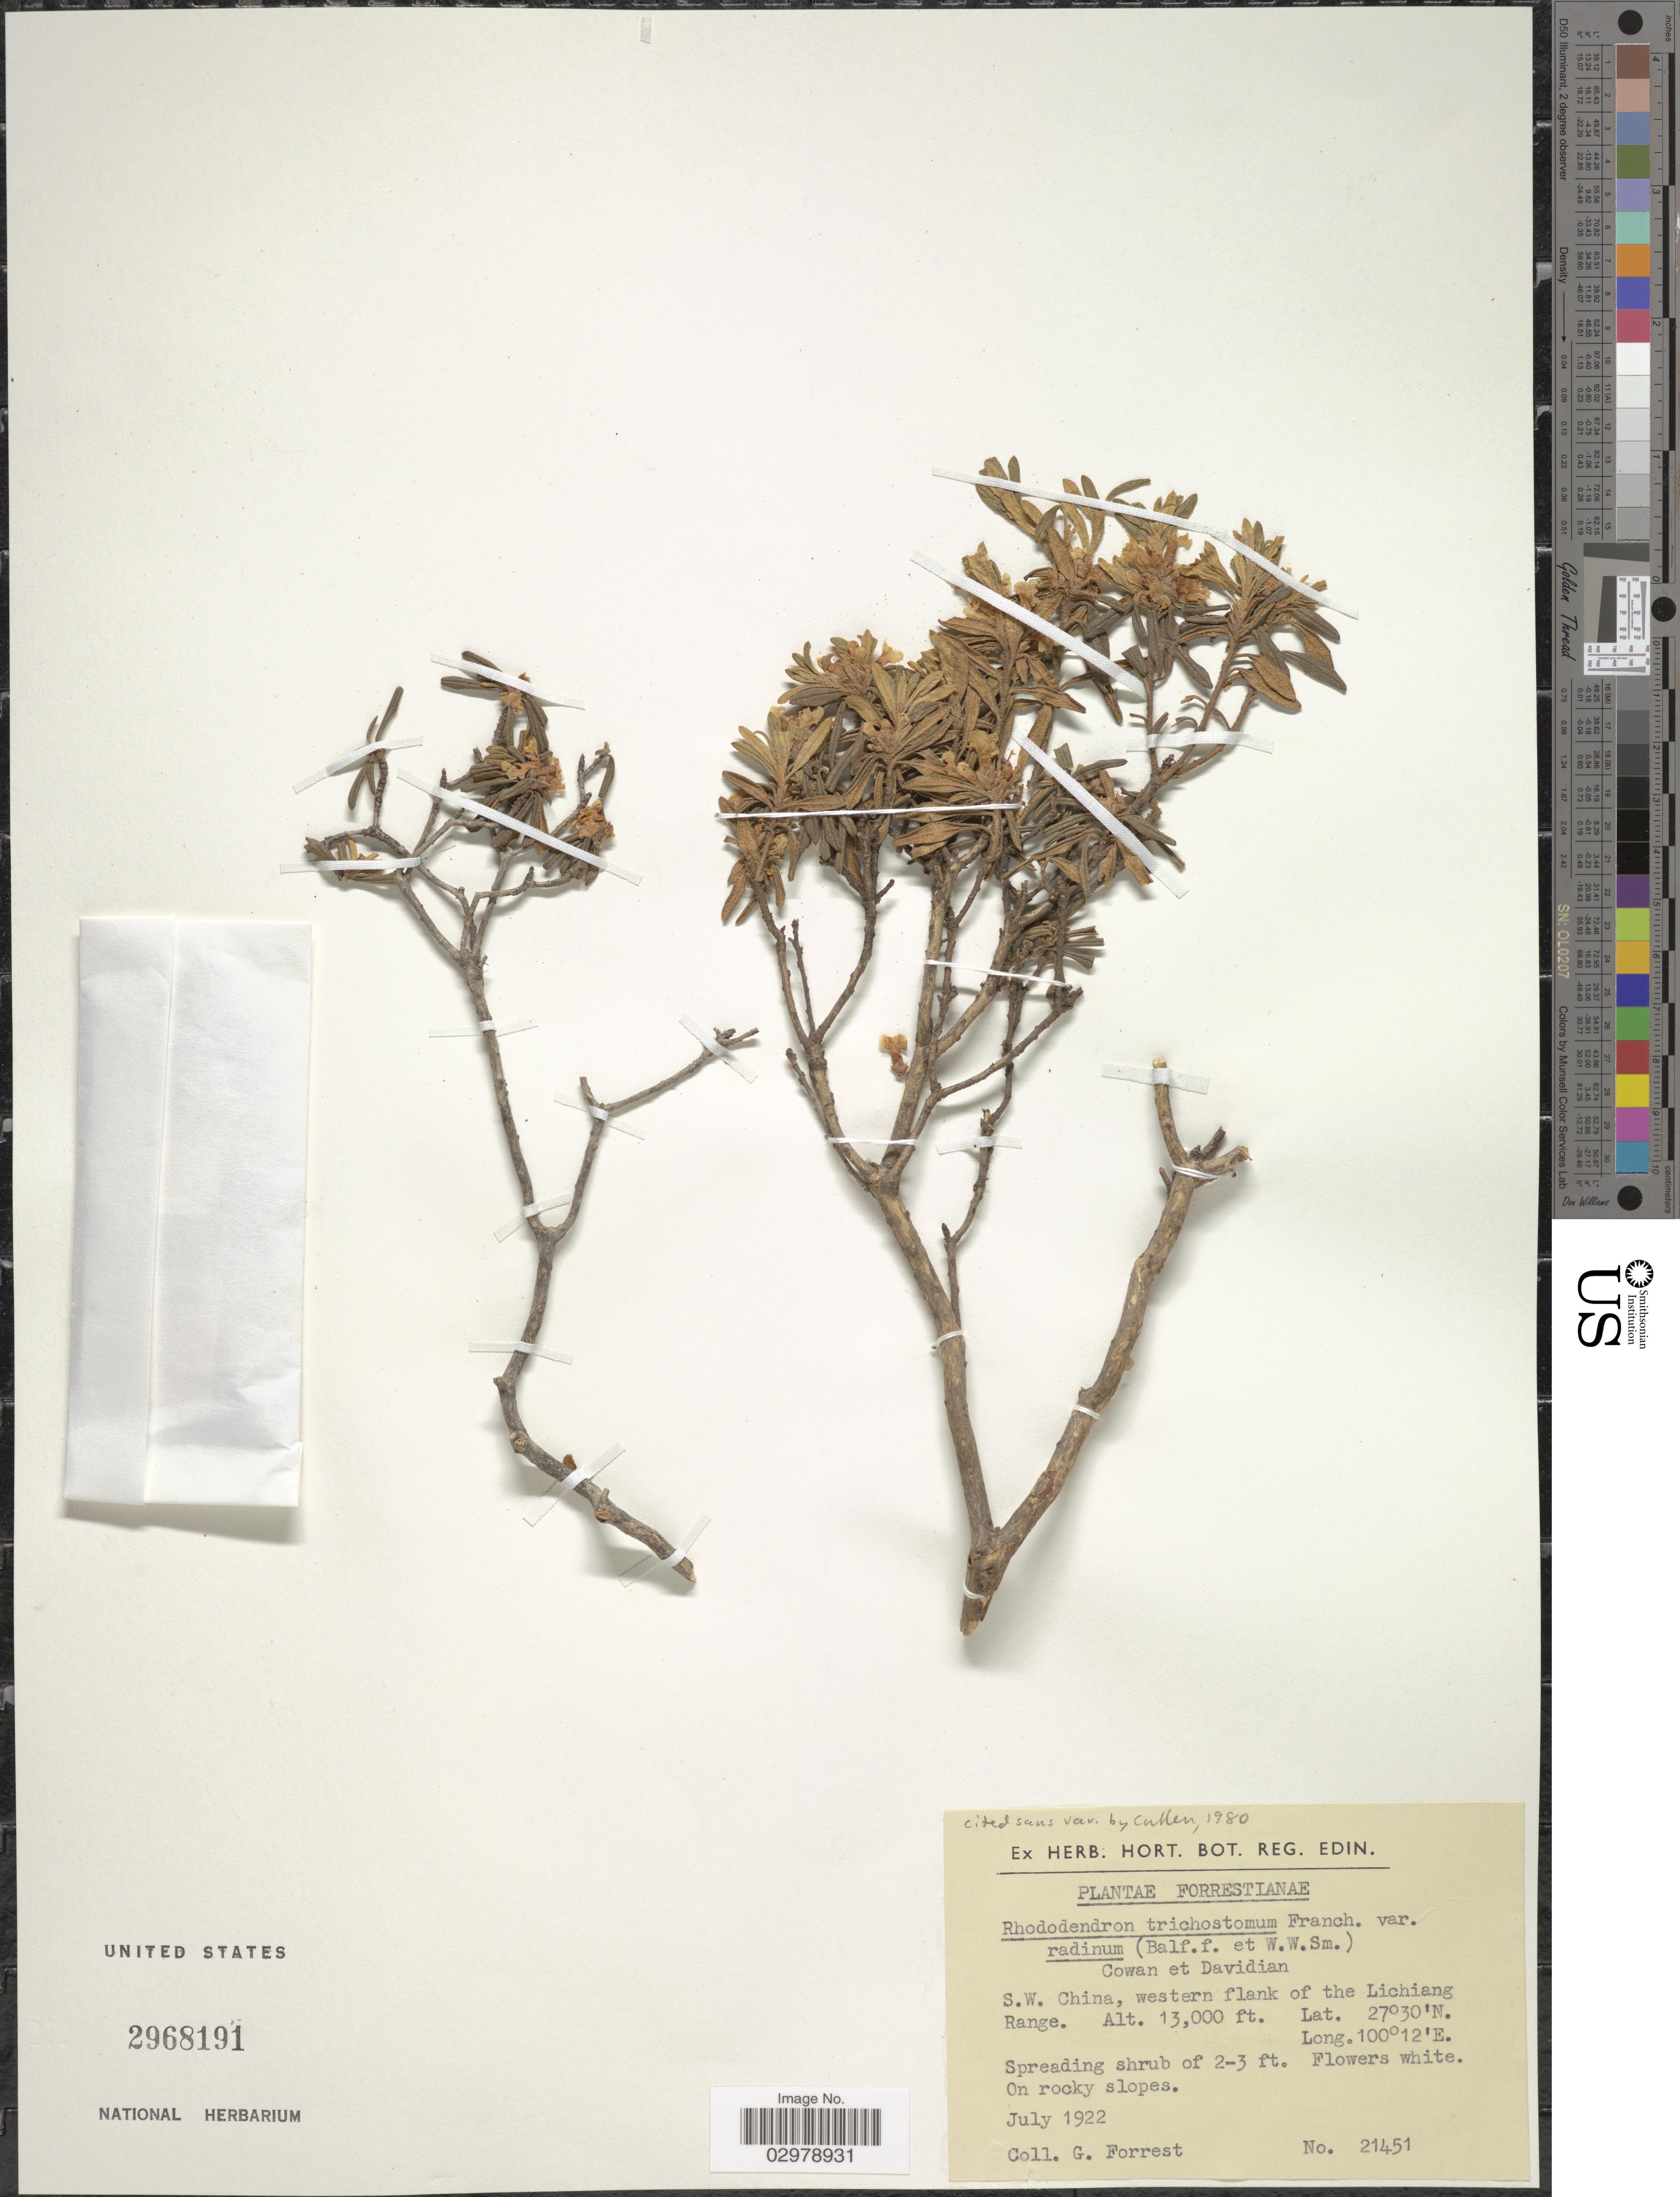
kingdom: Plantae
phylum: Tracheophyta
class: Magnoliopsida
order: Ericales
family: Ericaceae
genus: Rhododendron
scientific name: Rhododendron trichostomum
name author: Franch.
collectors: G. Forrest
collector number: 21451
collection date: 1922-07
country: China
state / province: Yunnan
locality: S.W. China, western flank of the Lichiang Range.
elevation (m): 3962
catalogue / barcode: US 2968191